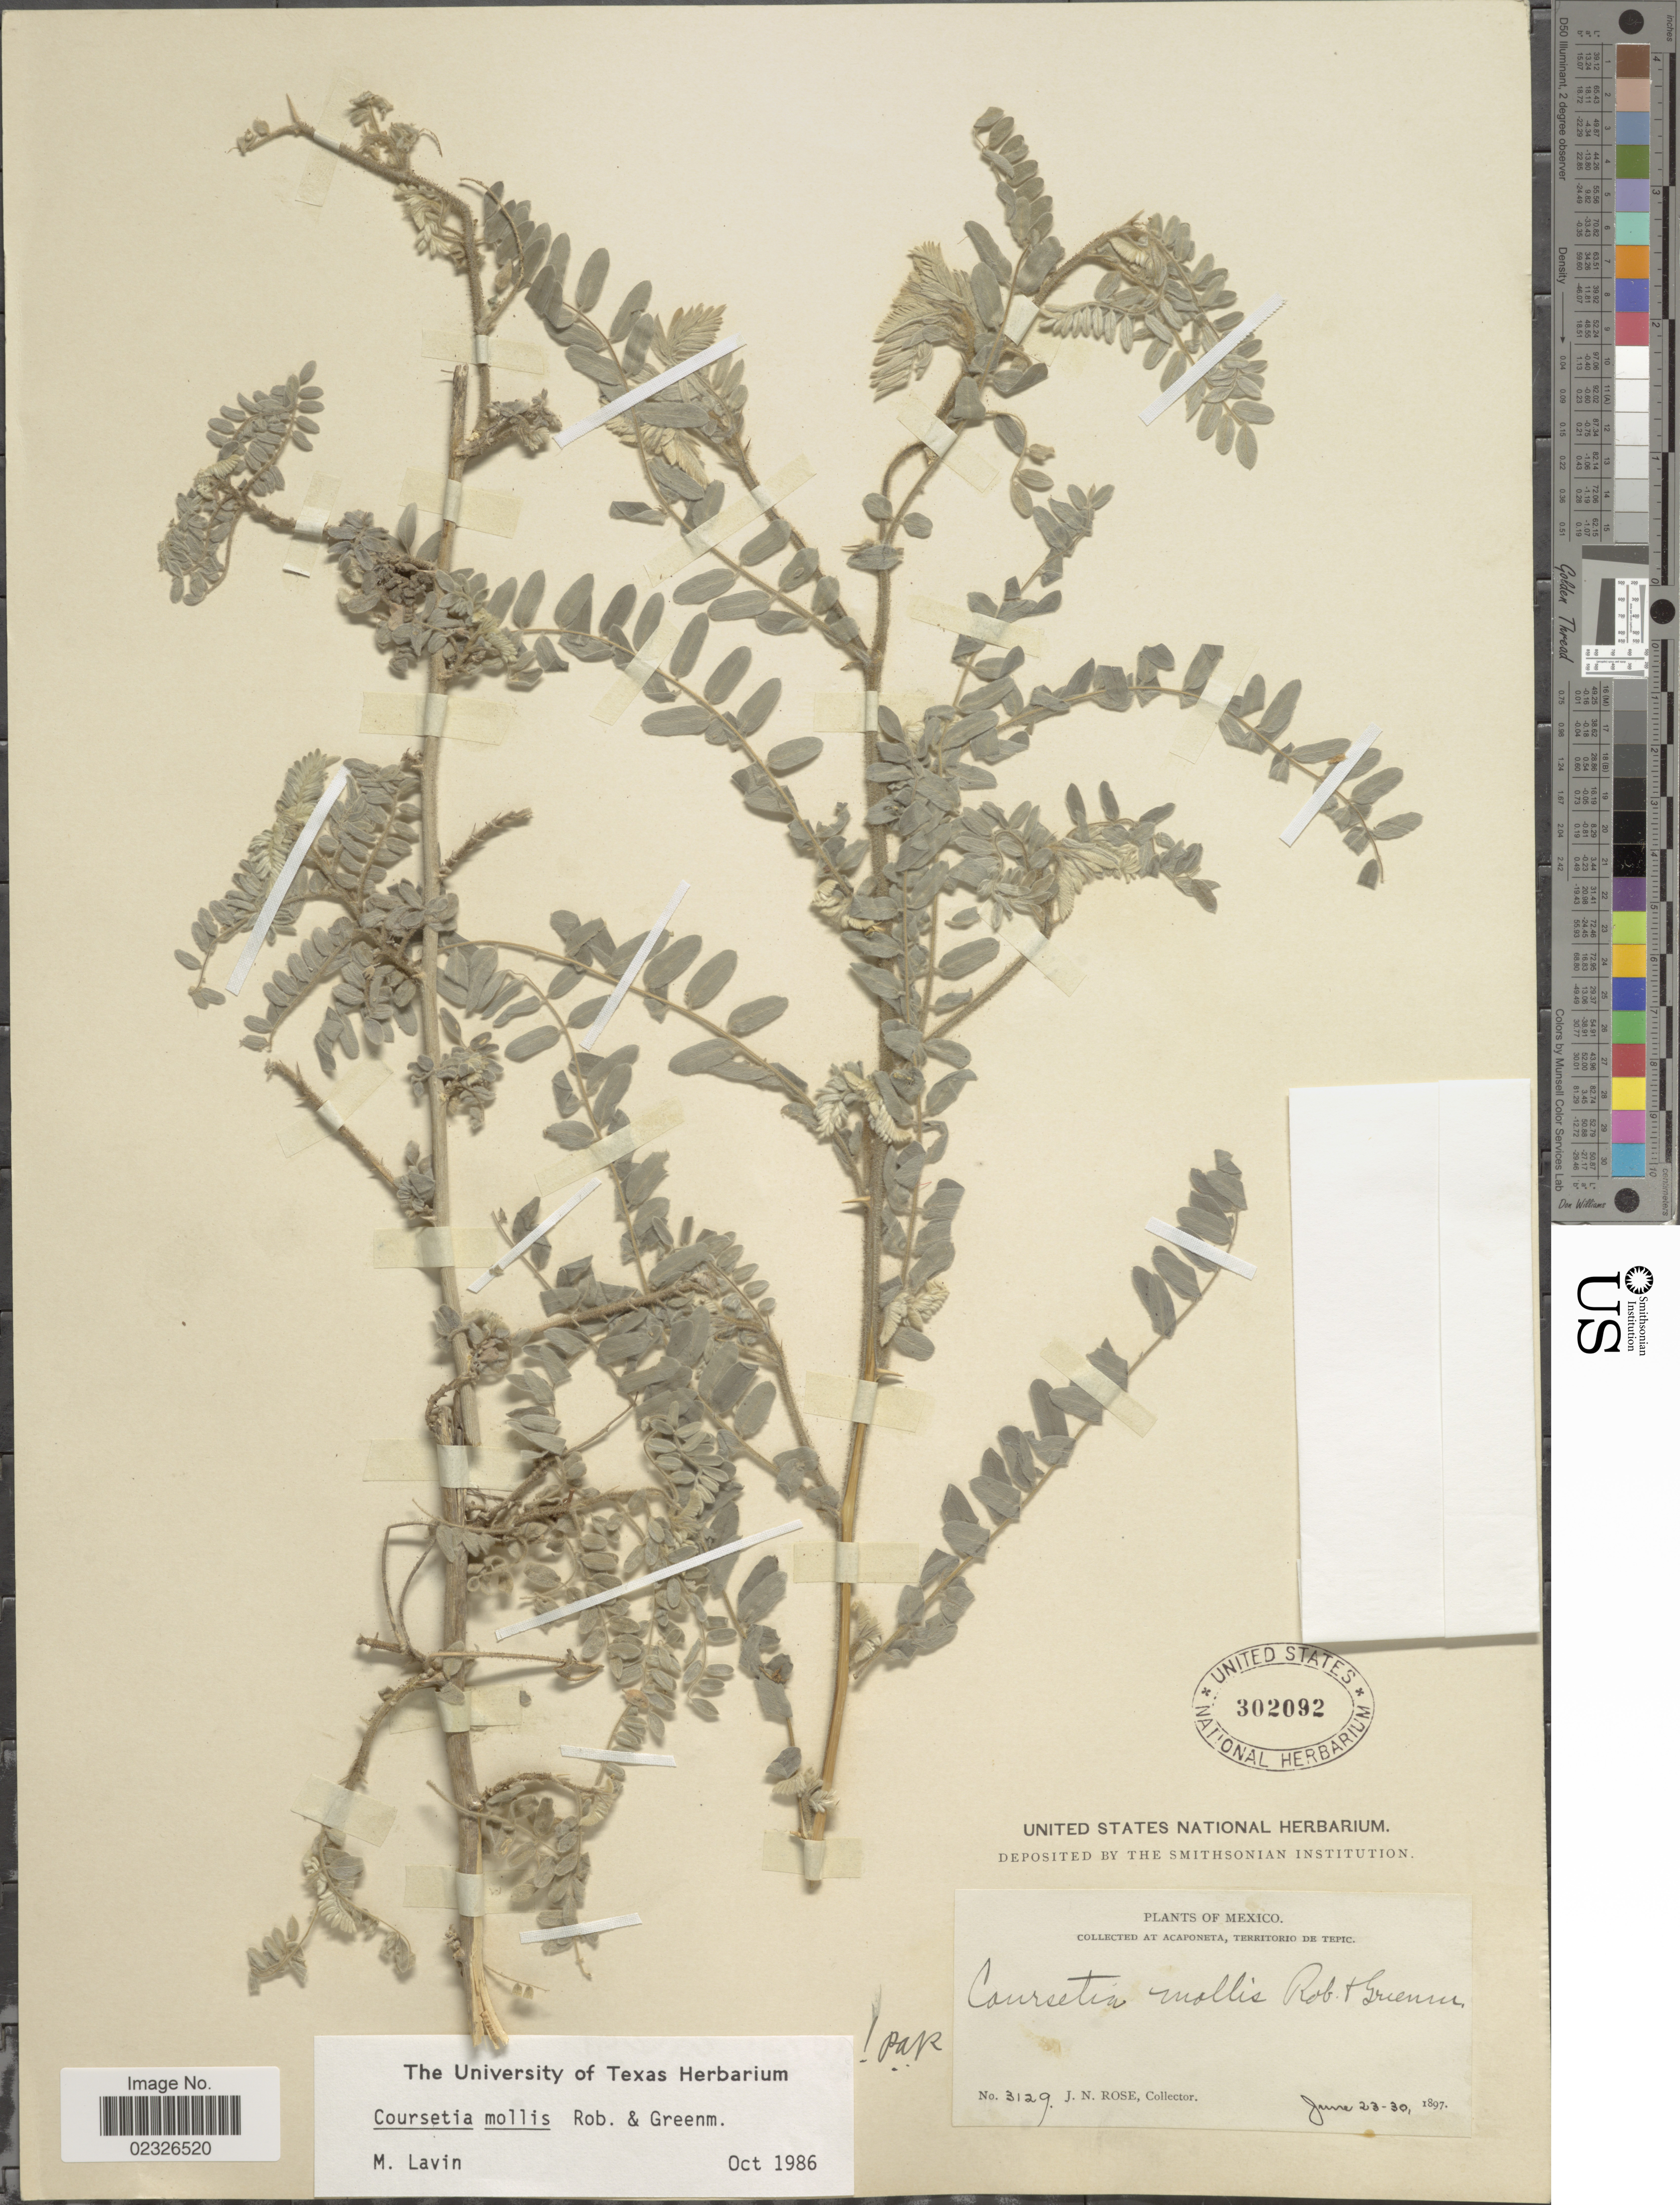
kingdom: Plantae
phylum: Tracheophyta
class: Magnoliopsida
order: Fabales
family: Fabaceae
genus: Coursetia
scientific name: Coursetia mollis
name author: B.L. Rob. & Greenm.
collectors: J. N. Rose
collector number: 3129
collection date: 1897-06-23/1897-06-30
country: Mexico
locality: Acaponeta, Territorio de Tepic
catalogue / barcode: US 302092